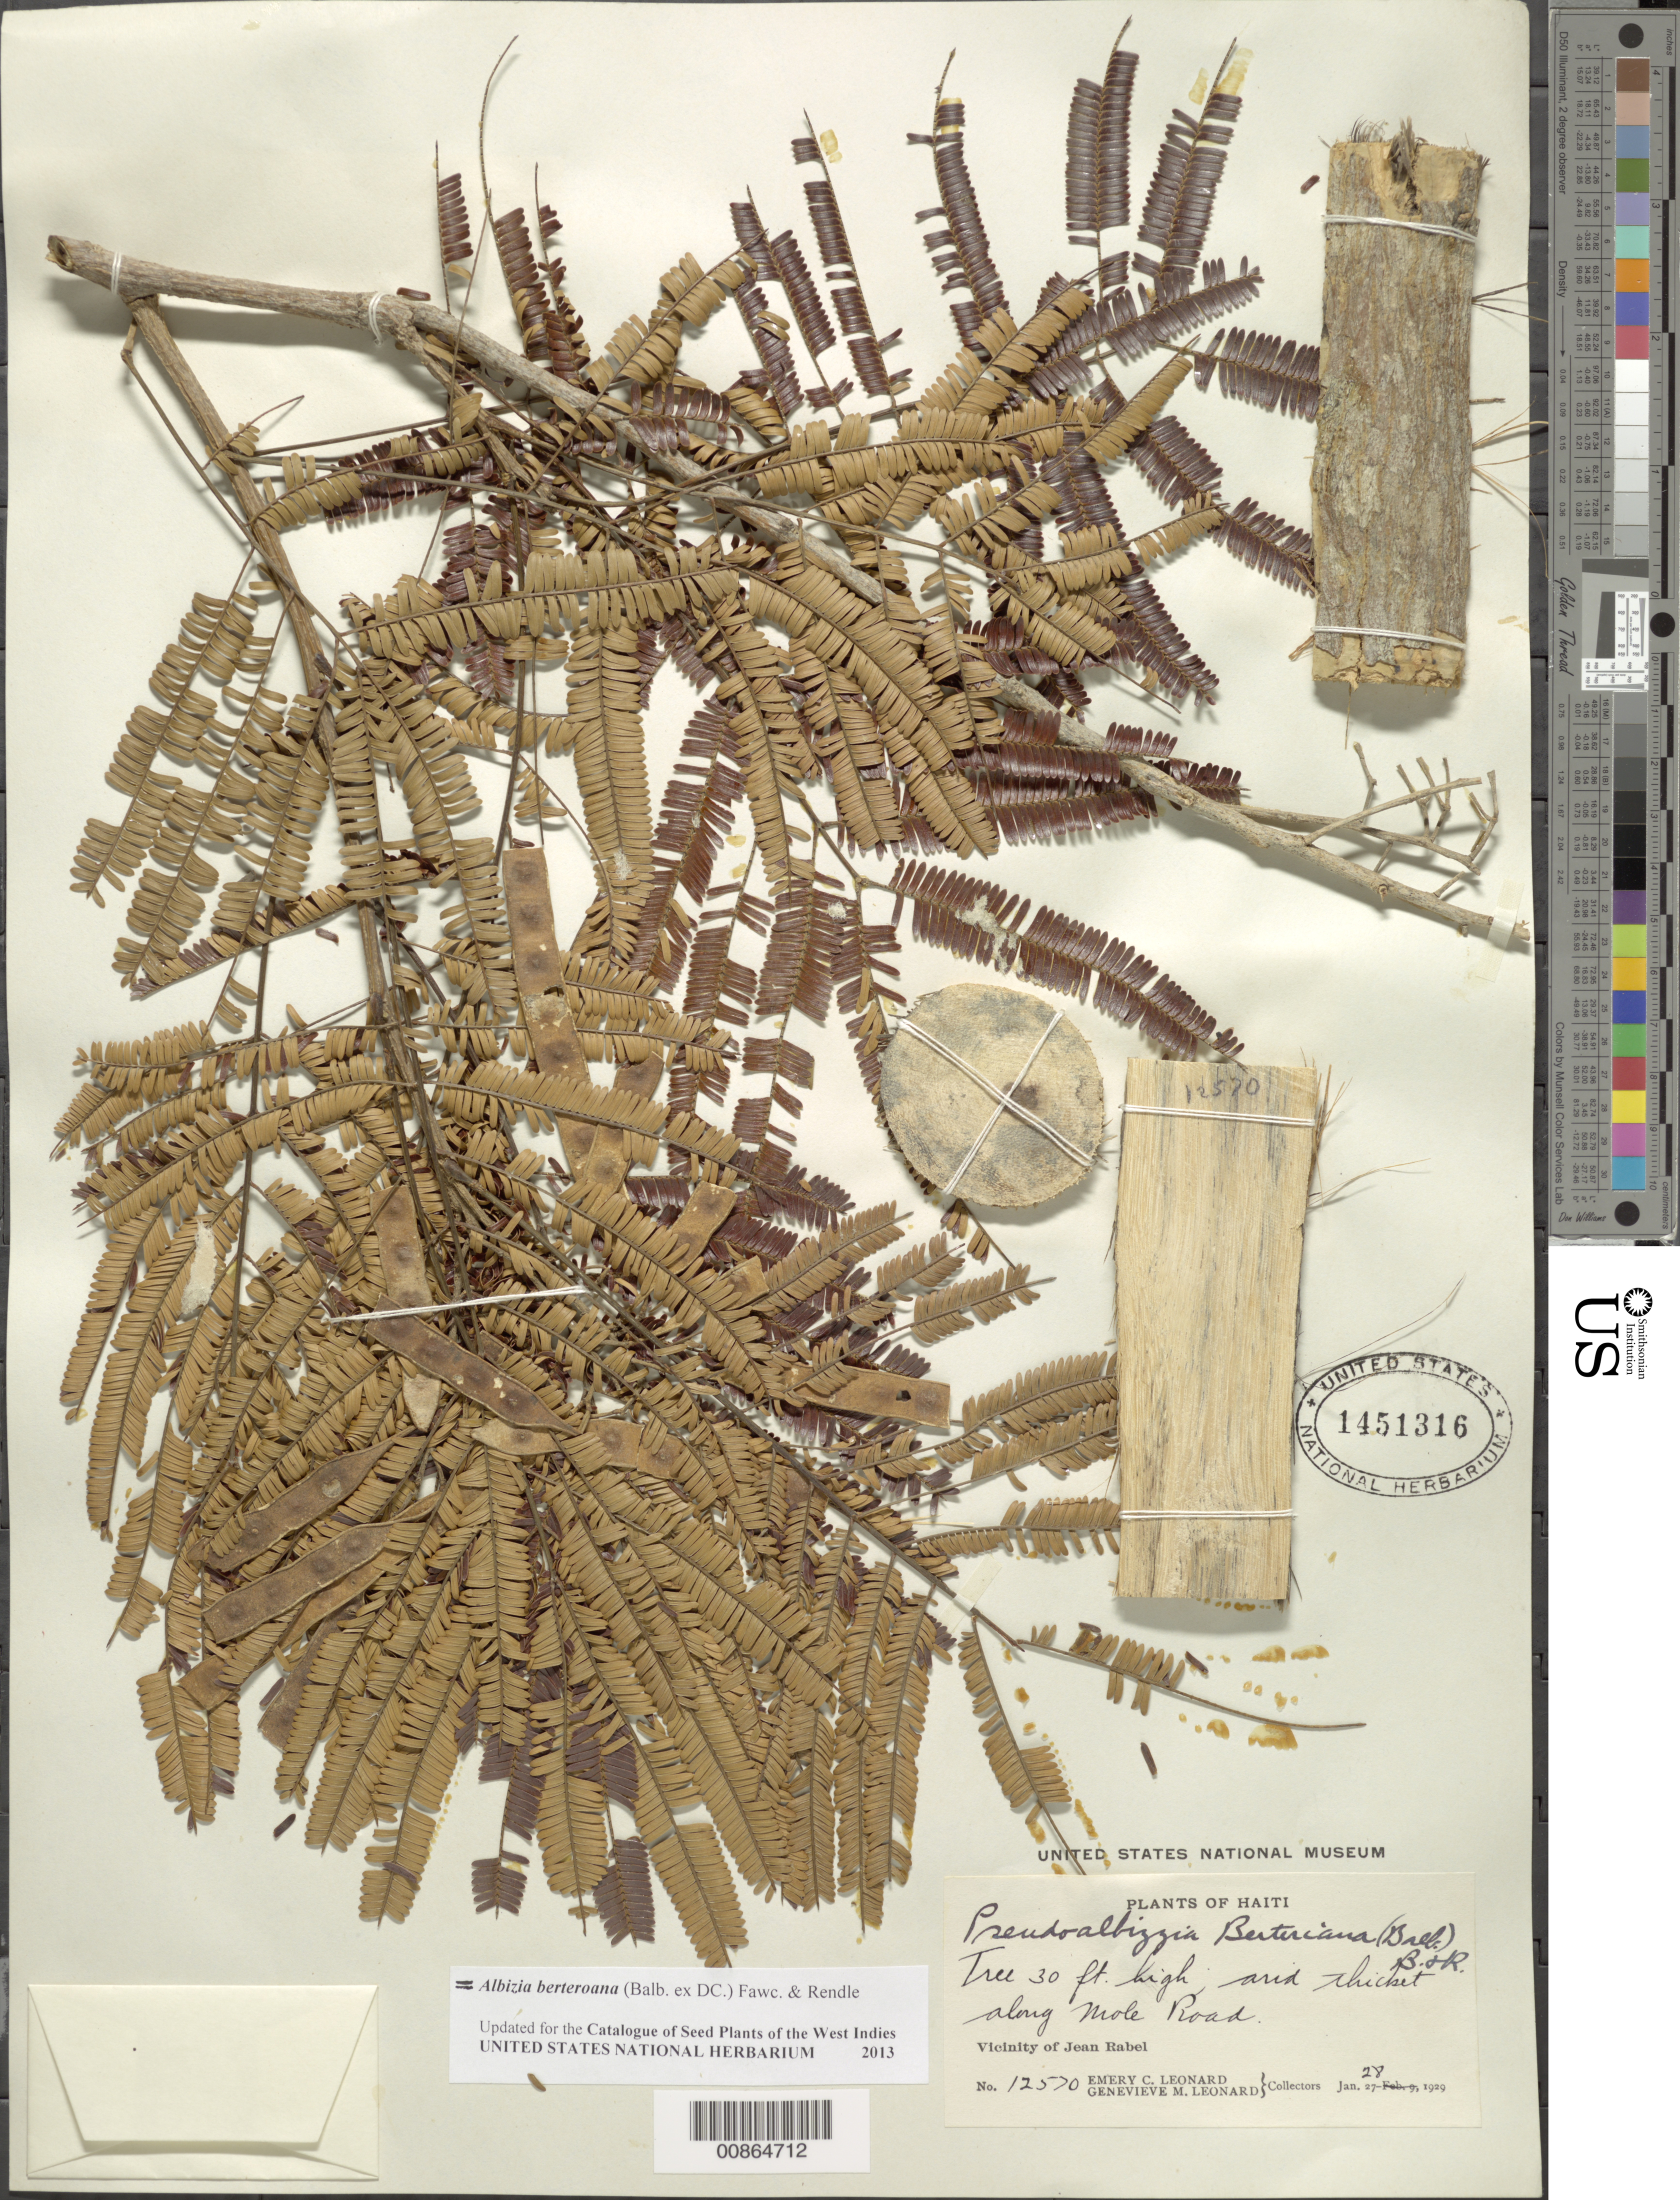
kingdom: Plantae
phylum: Tracheophyta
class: Magnoliopsida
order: Fabales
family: Fabaceae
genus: Pseudalbizzia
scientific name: Pseudalbizzia berteroana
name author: (Balb. ex DC.) Britton & Rose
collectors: E. C. Leonard & G. M. Leonard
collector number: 12570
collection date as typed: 28 Jan 1929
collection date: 1929-01-28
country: Haiti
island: Hispaniola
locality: Vicinity of Jean Rabel. Along Mole Road.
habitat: Arid thicket.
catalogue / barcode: US 1451316